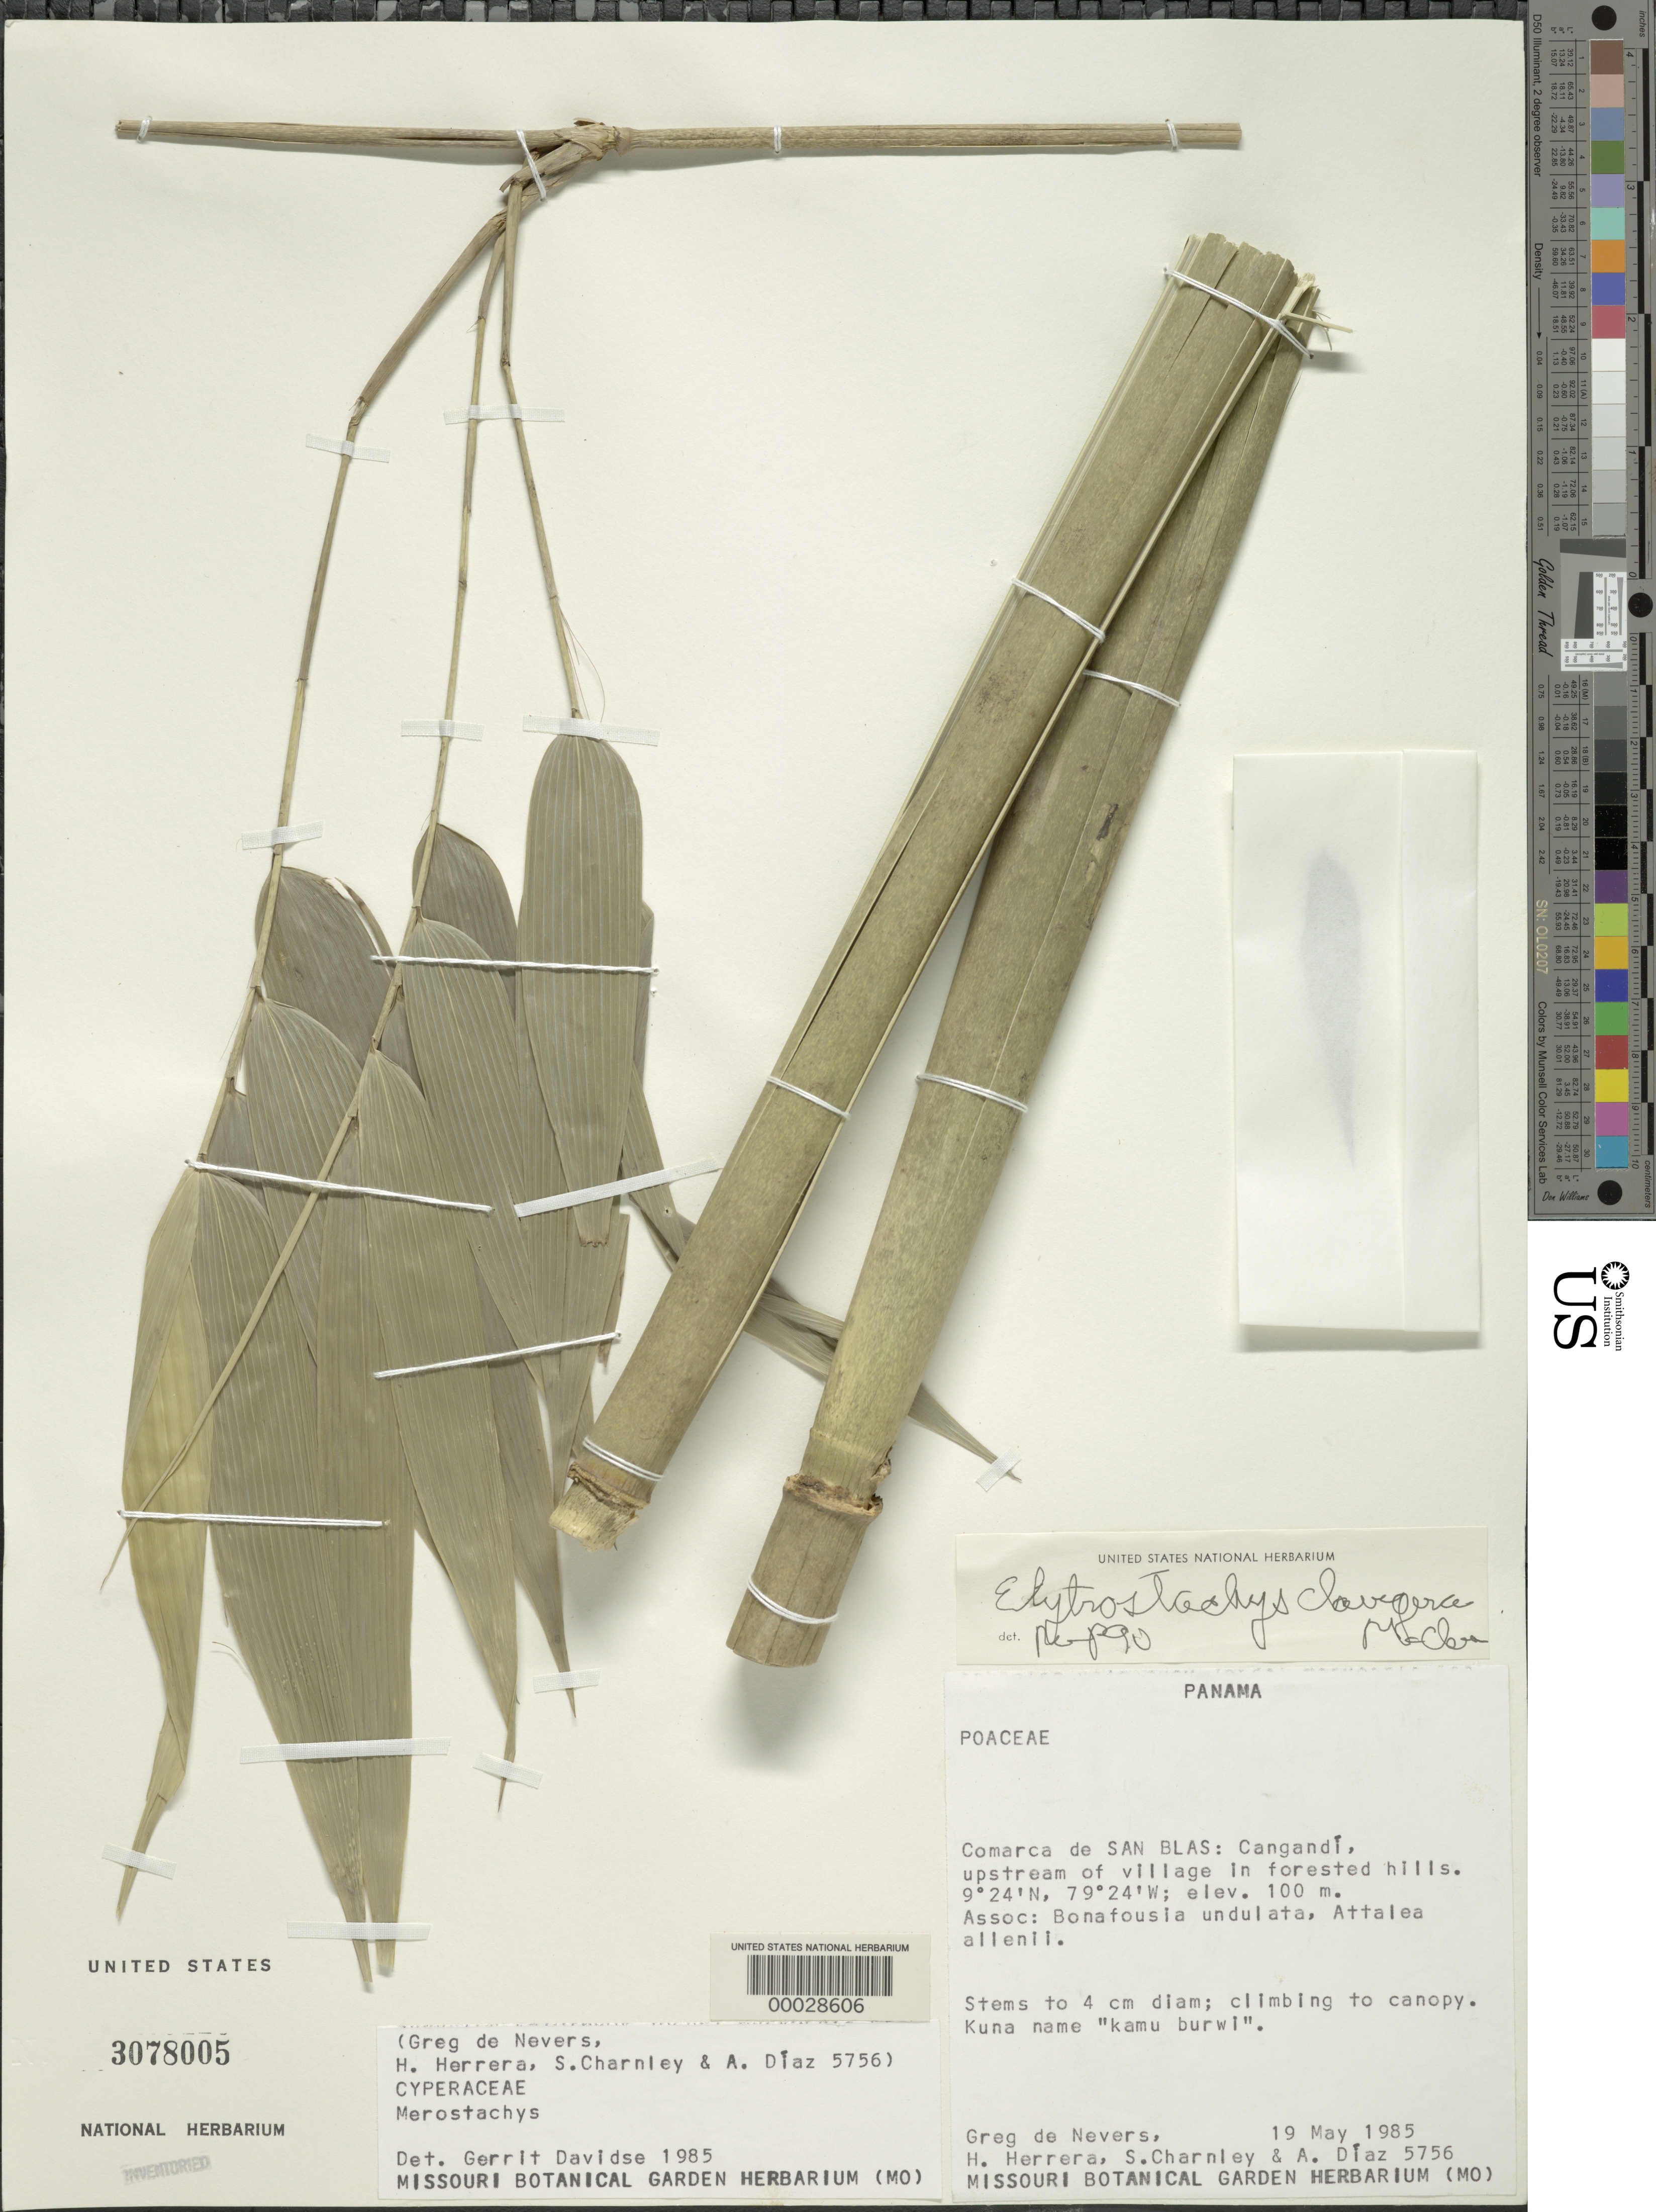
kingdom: Plantae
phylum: Tracheophyta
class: Liliopsida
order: Poales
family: Poaceae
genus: Elytrostachys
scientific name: Elytrostachys clavigera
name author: McClure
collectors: G. C. de Nevers, H. Herrera, S. Charnley & A. Diaz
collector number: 5756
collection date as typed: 19 May 1985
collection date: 1985-05-19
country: Panama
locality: Comarca de San Blas, Cangandi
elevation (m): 100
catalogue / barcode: US 3078005